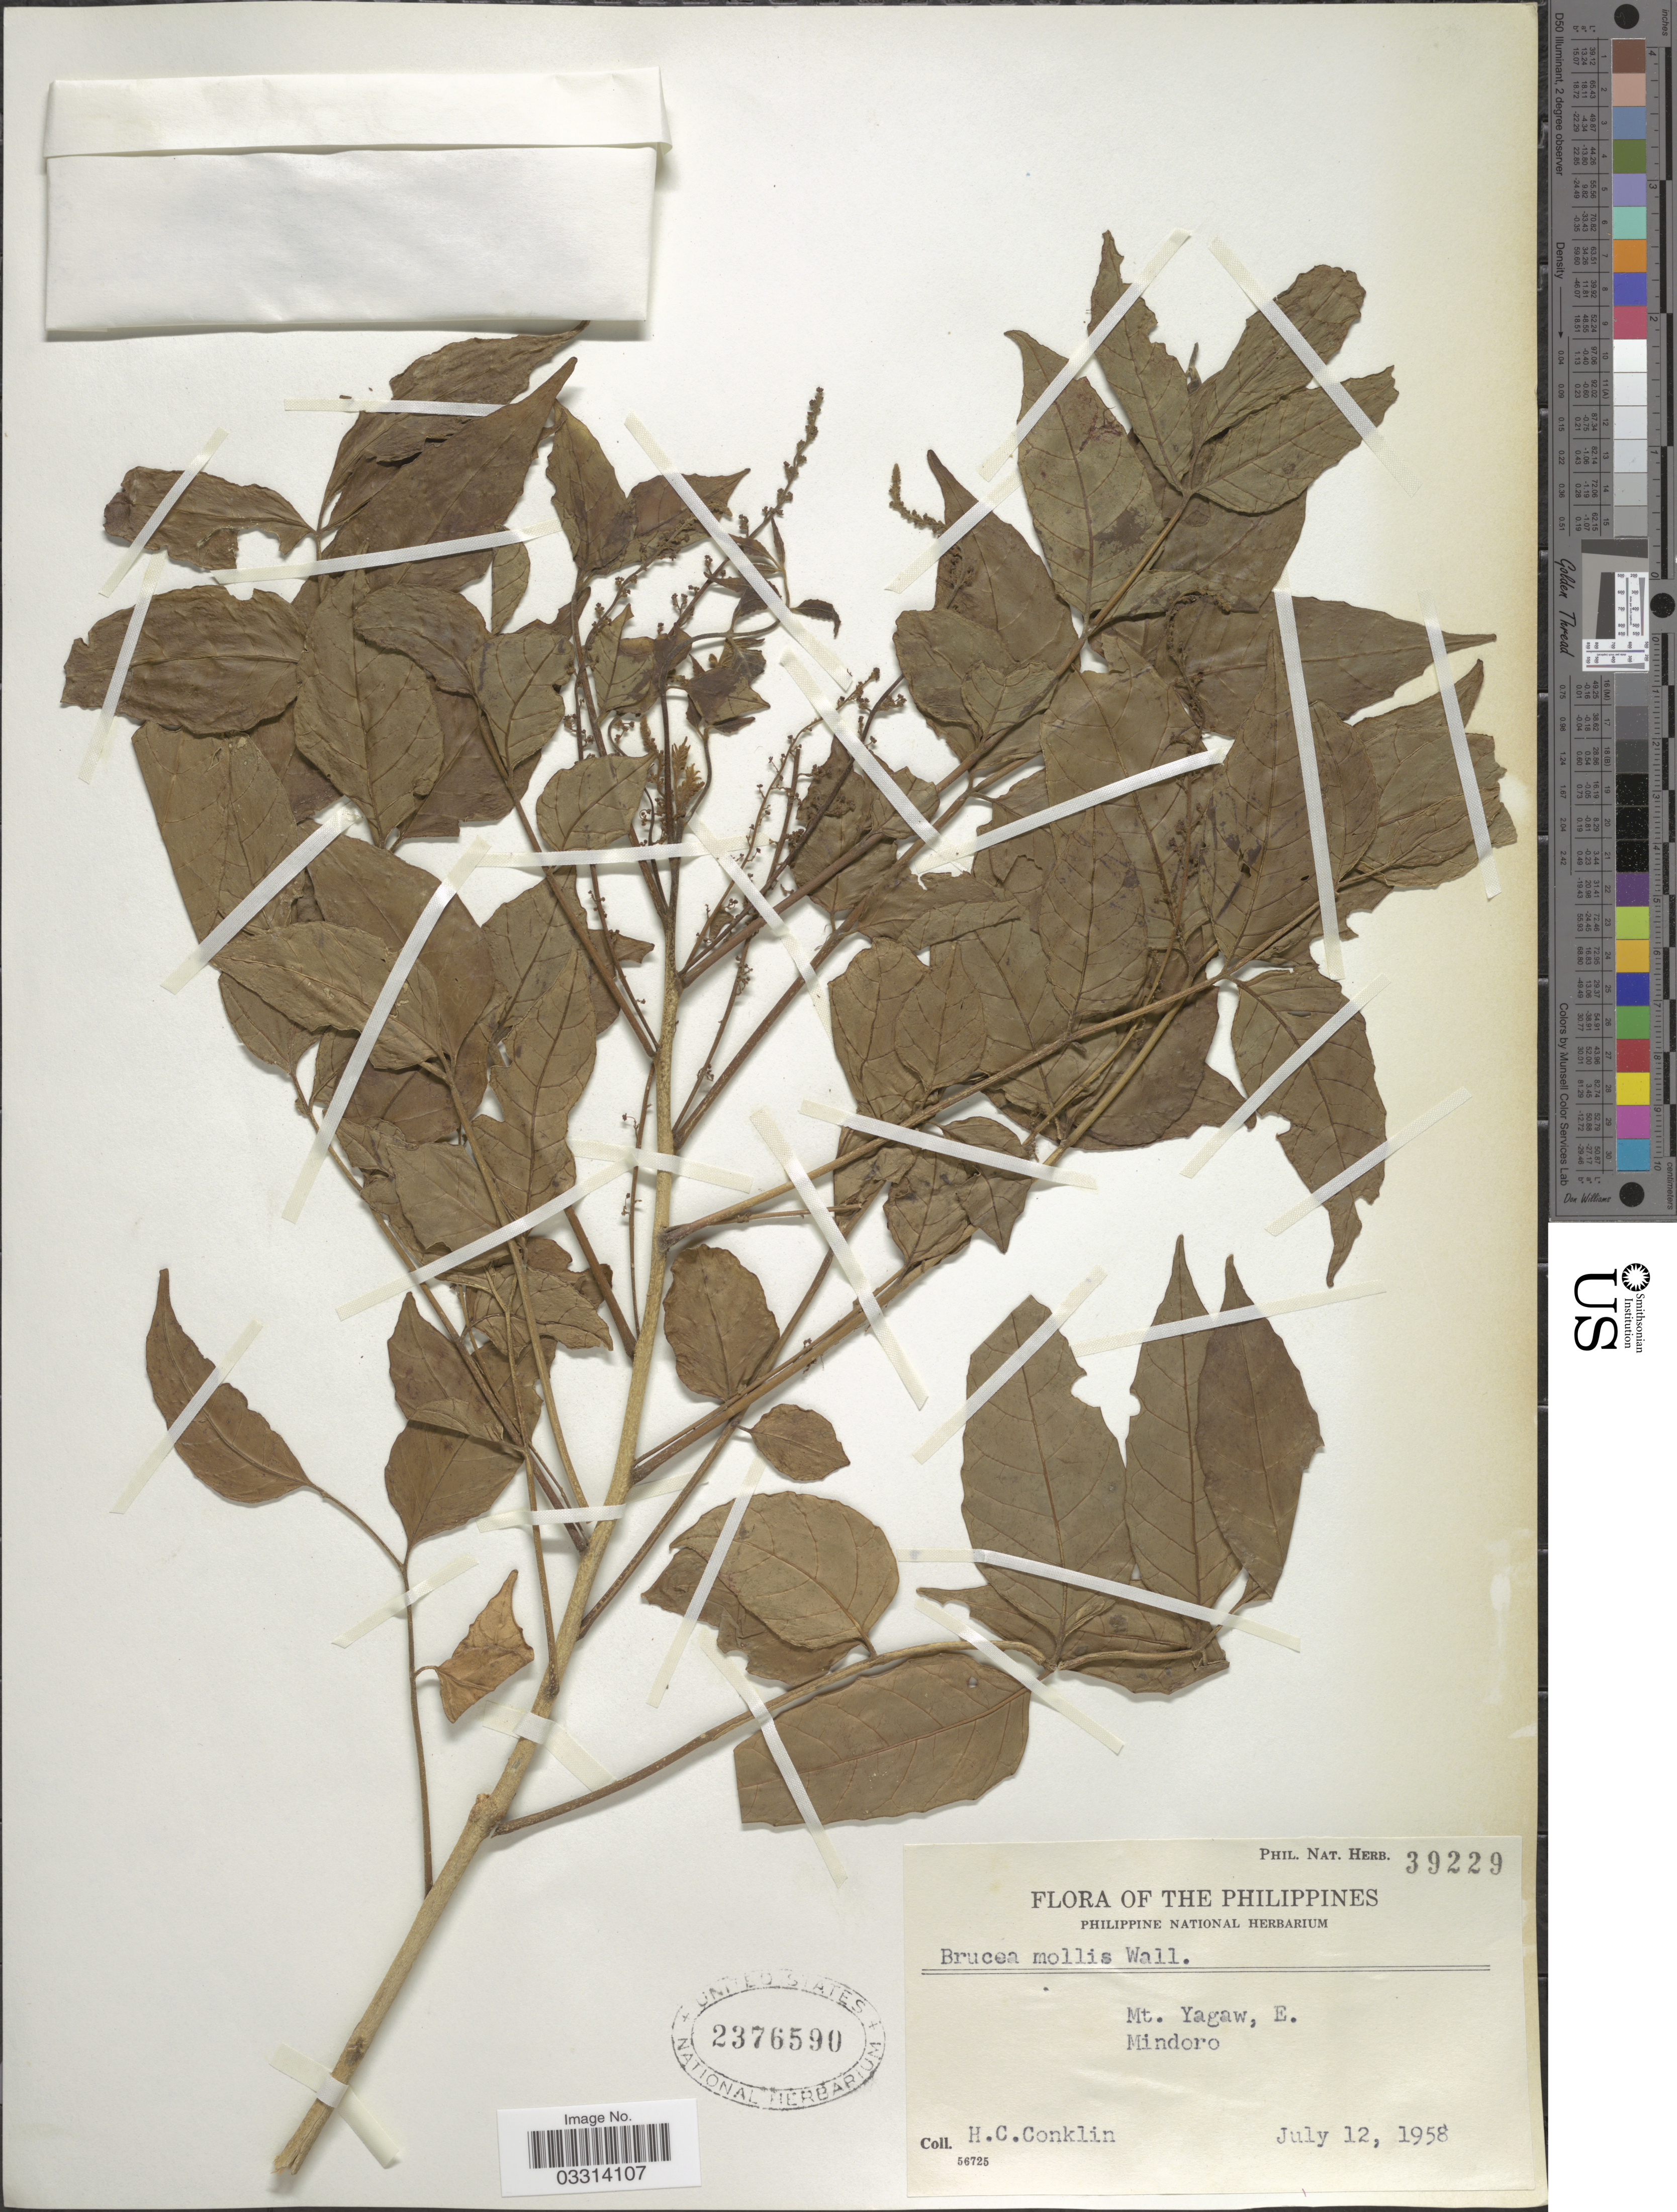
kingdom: Plantae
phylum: Tracheophyta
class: Magnoliopsida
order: Sapindales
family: Simaroubaceae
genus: Brucea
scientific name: Brucea mollis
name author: Wall. ex Kurz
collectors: H. Conklin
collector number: Phil. Nat. Herb. 39229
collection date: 1958-07-12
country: Philippines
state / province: Mimaropa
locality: Mt. Yagaw, E. Mindoro.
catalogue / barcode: US 2376590